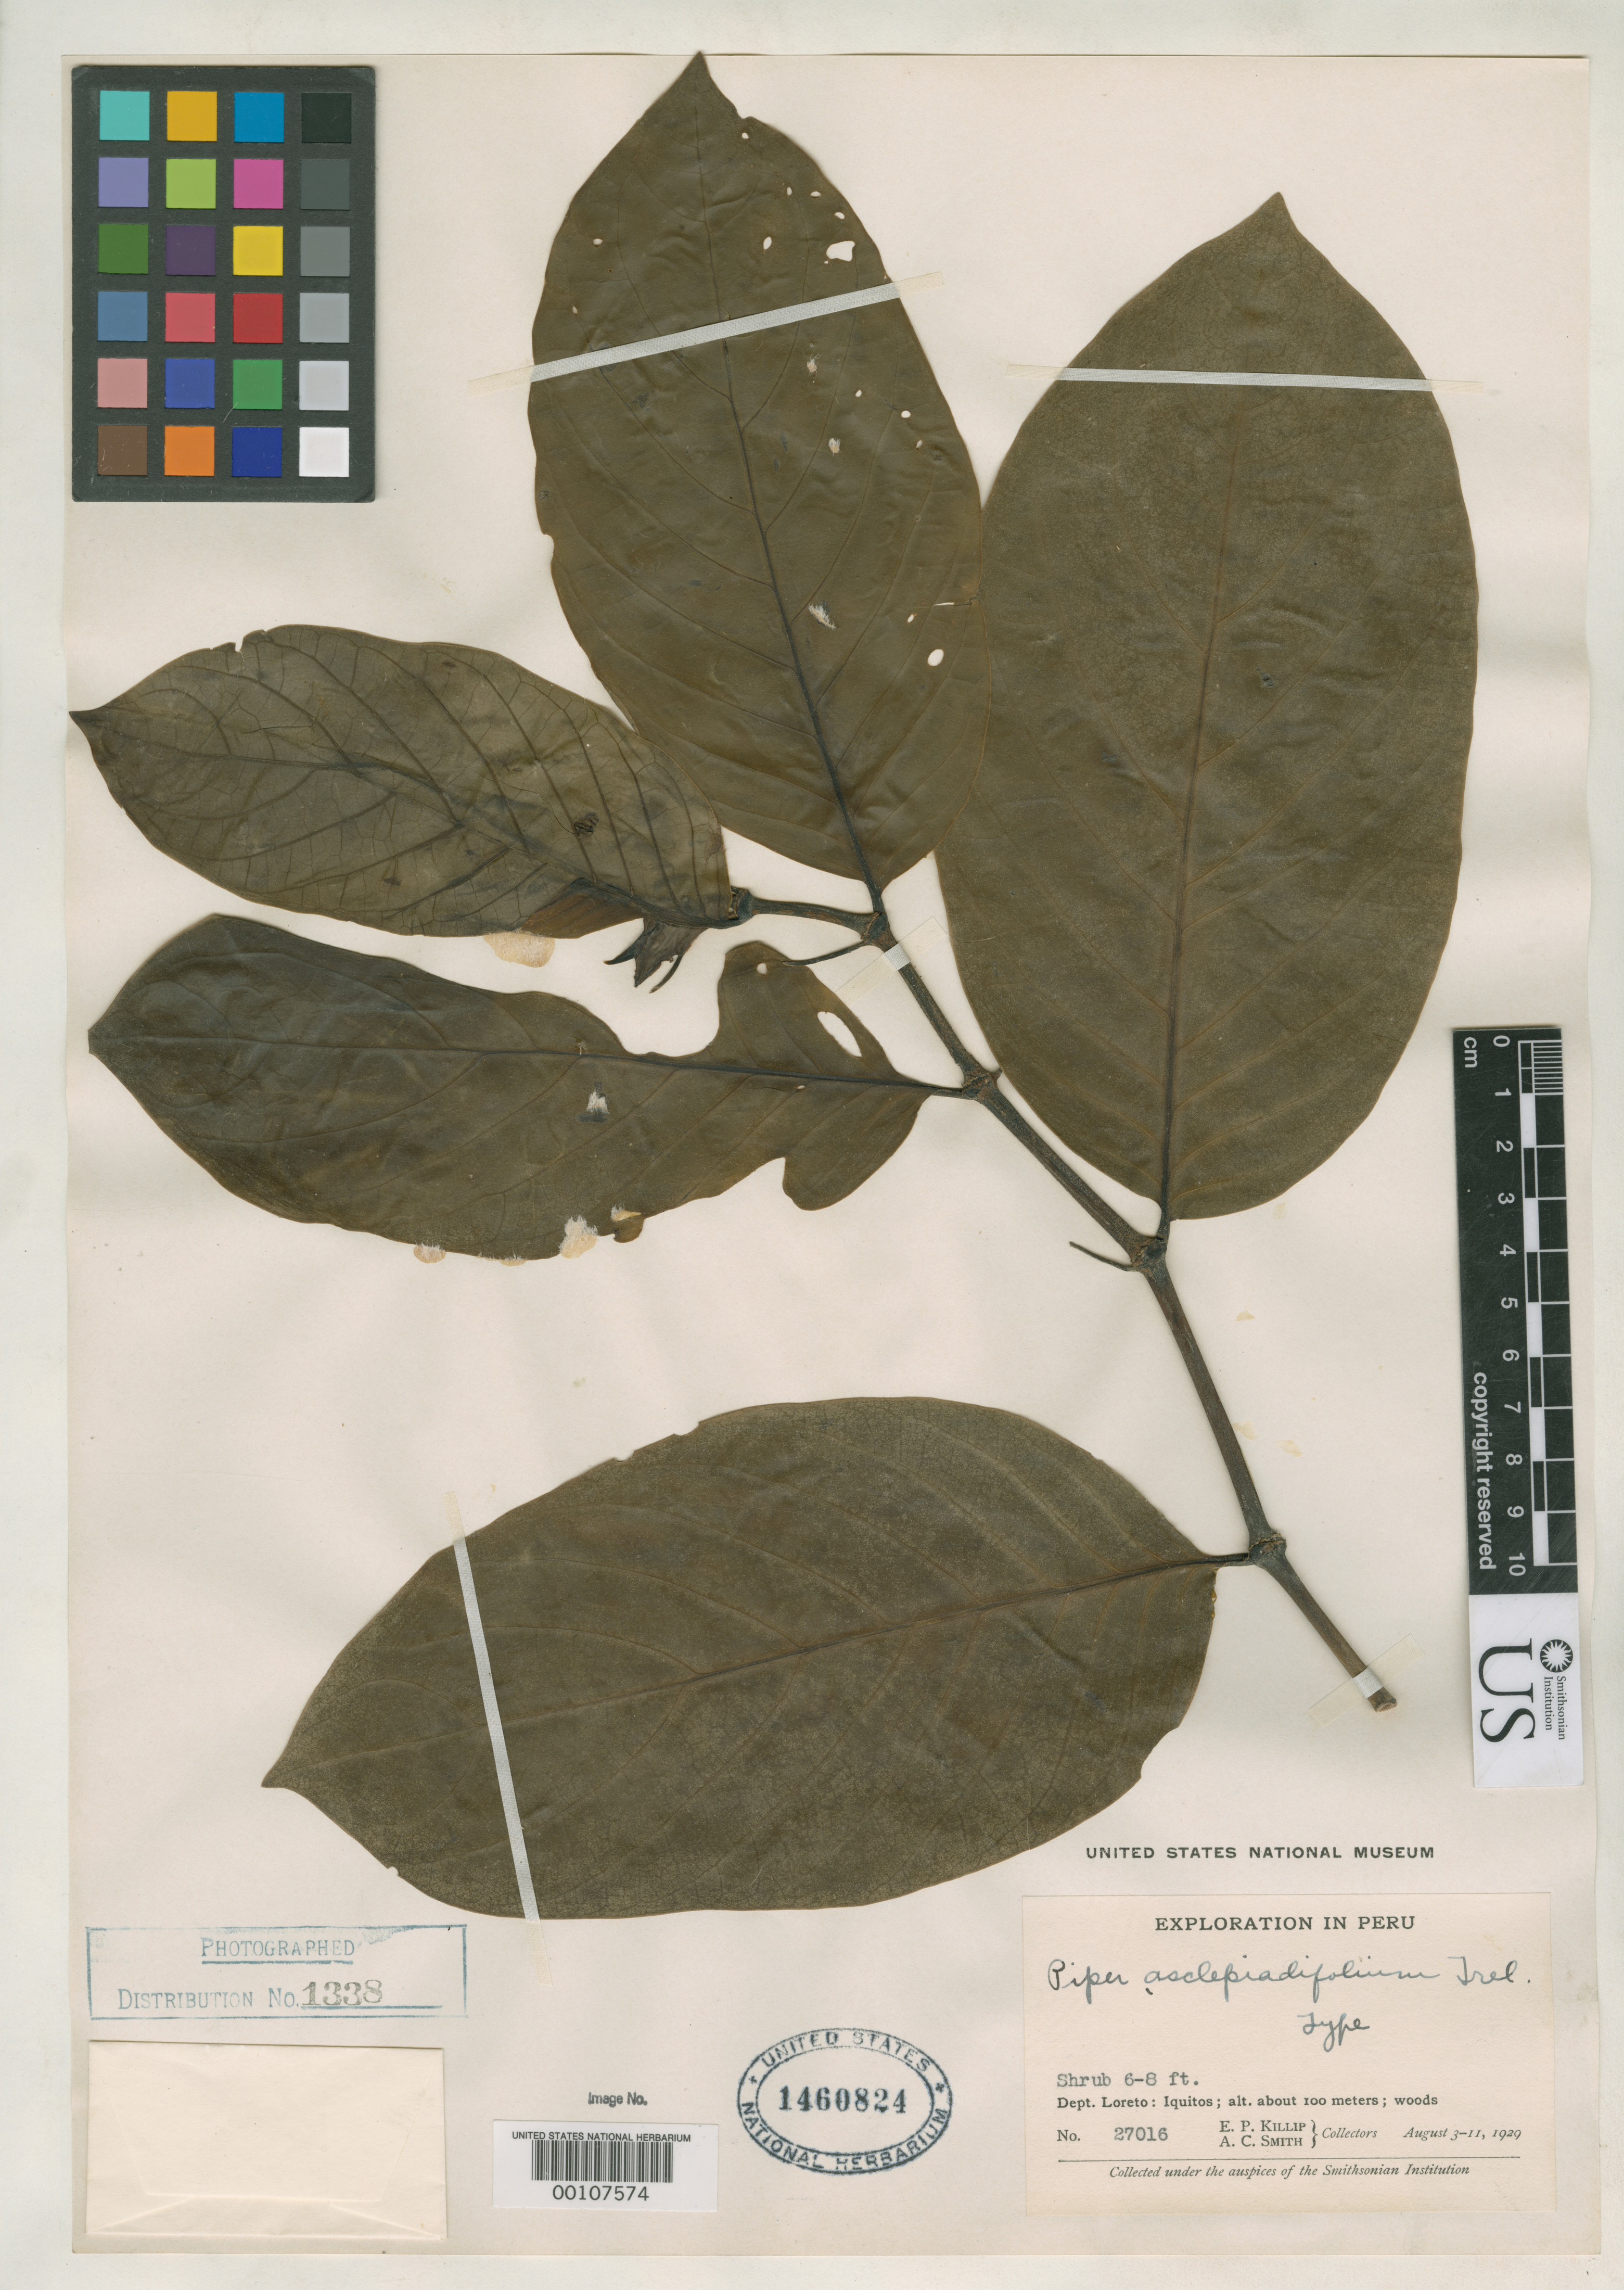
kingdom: Plantae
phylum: Tracheophyta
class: Magnoliopsida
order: Piperales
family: Piperaceae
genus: Piper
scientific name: Piper asclepiadifolium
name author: Trel. in J.F. Macbr.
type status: Holotype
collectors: E. P. Killip & A. C. Smith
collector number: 27016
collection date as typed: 03 Aug 1929 to 11 Aug 1929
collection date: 1929-08-03/1929-08-11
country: Peru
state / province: Loreto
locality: Iquitos.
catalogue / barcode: US 1460824